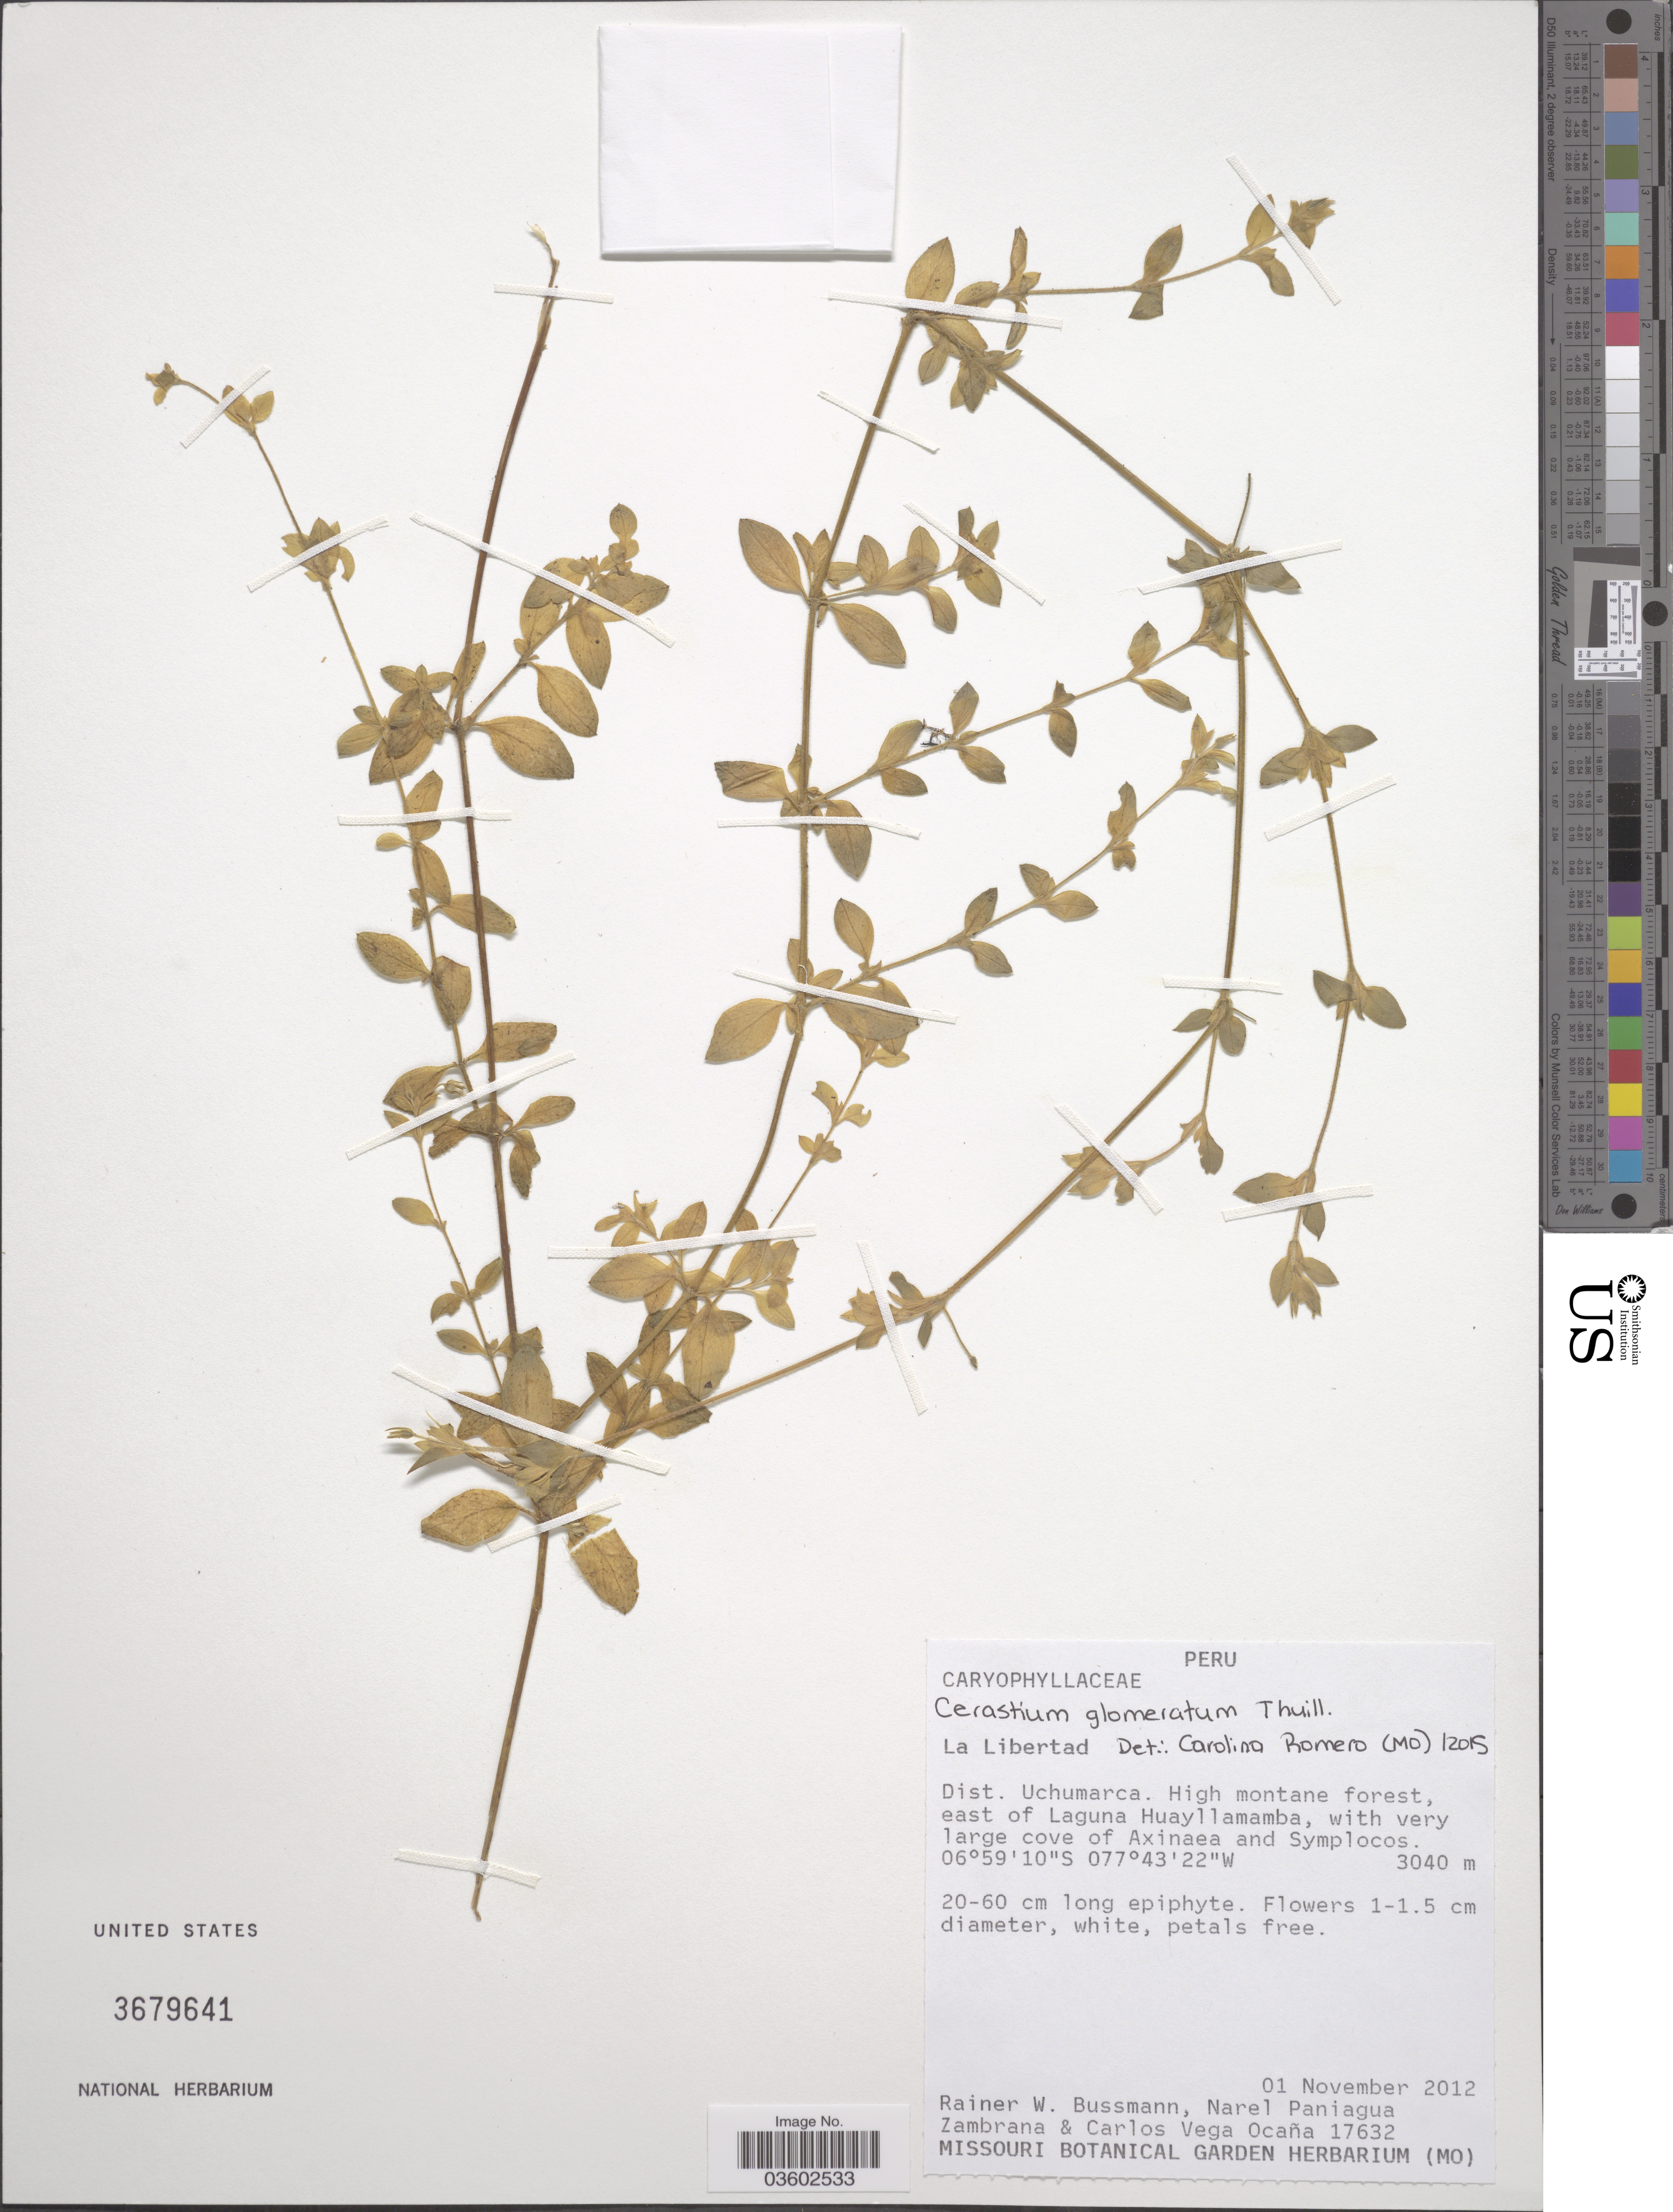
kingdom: Plantae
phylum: Tracheophyta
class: Magnoliopsida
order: Caryophyllales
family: Caryophyllaceae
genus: Cerastium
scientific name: Cerastium glomeratum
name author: Thuill.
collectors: R. W. Bussmann, N. Paniagua, Zambrana & C. Ocaña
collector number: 17632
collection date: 2012-11-01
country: Peru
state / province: La Libertad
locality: Dist. Uchumarca. High montane forest, east of Laguna Huayllamamba.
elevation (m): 3040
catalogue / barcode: US 3679641